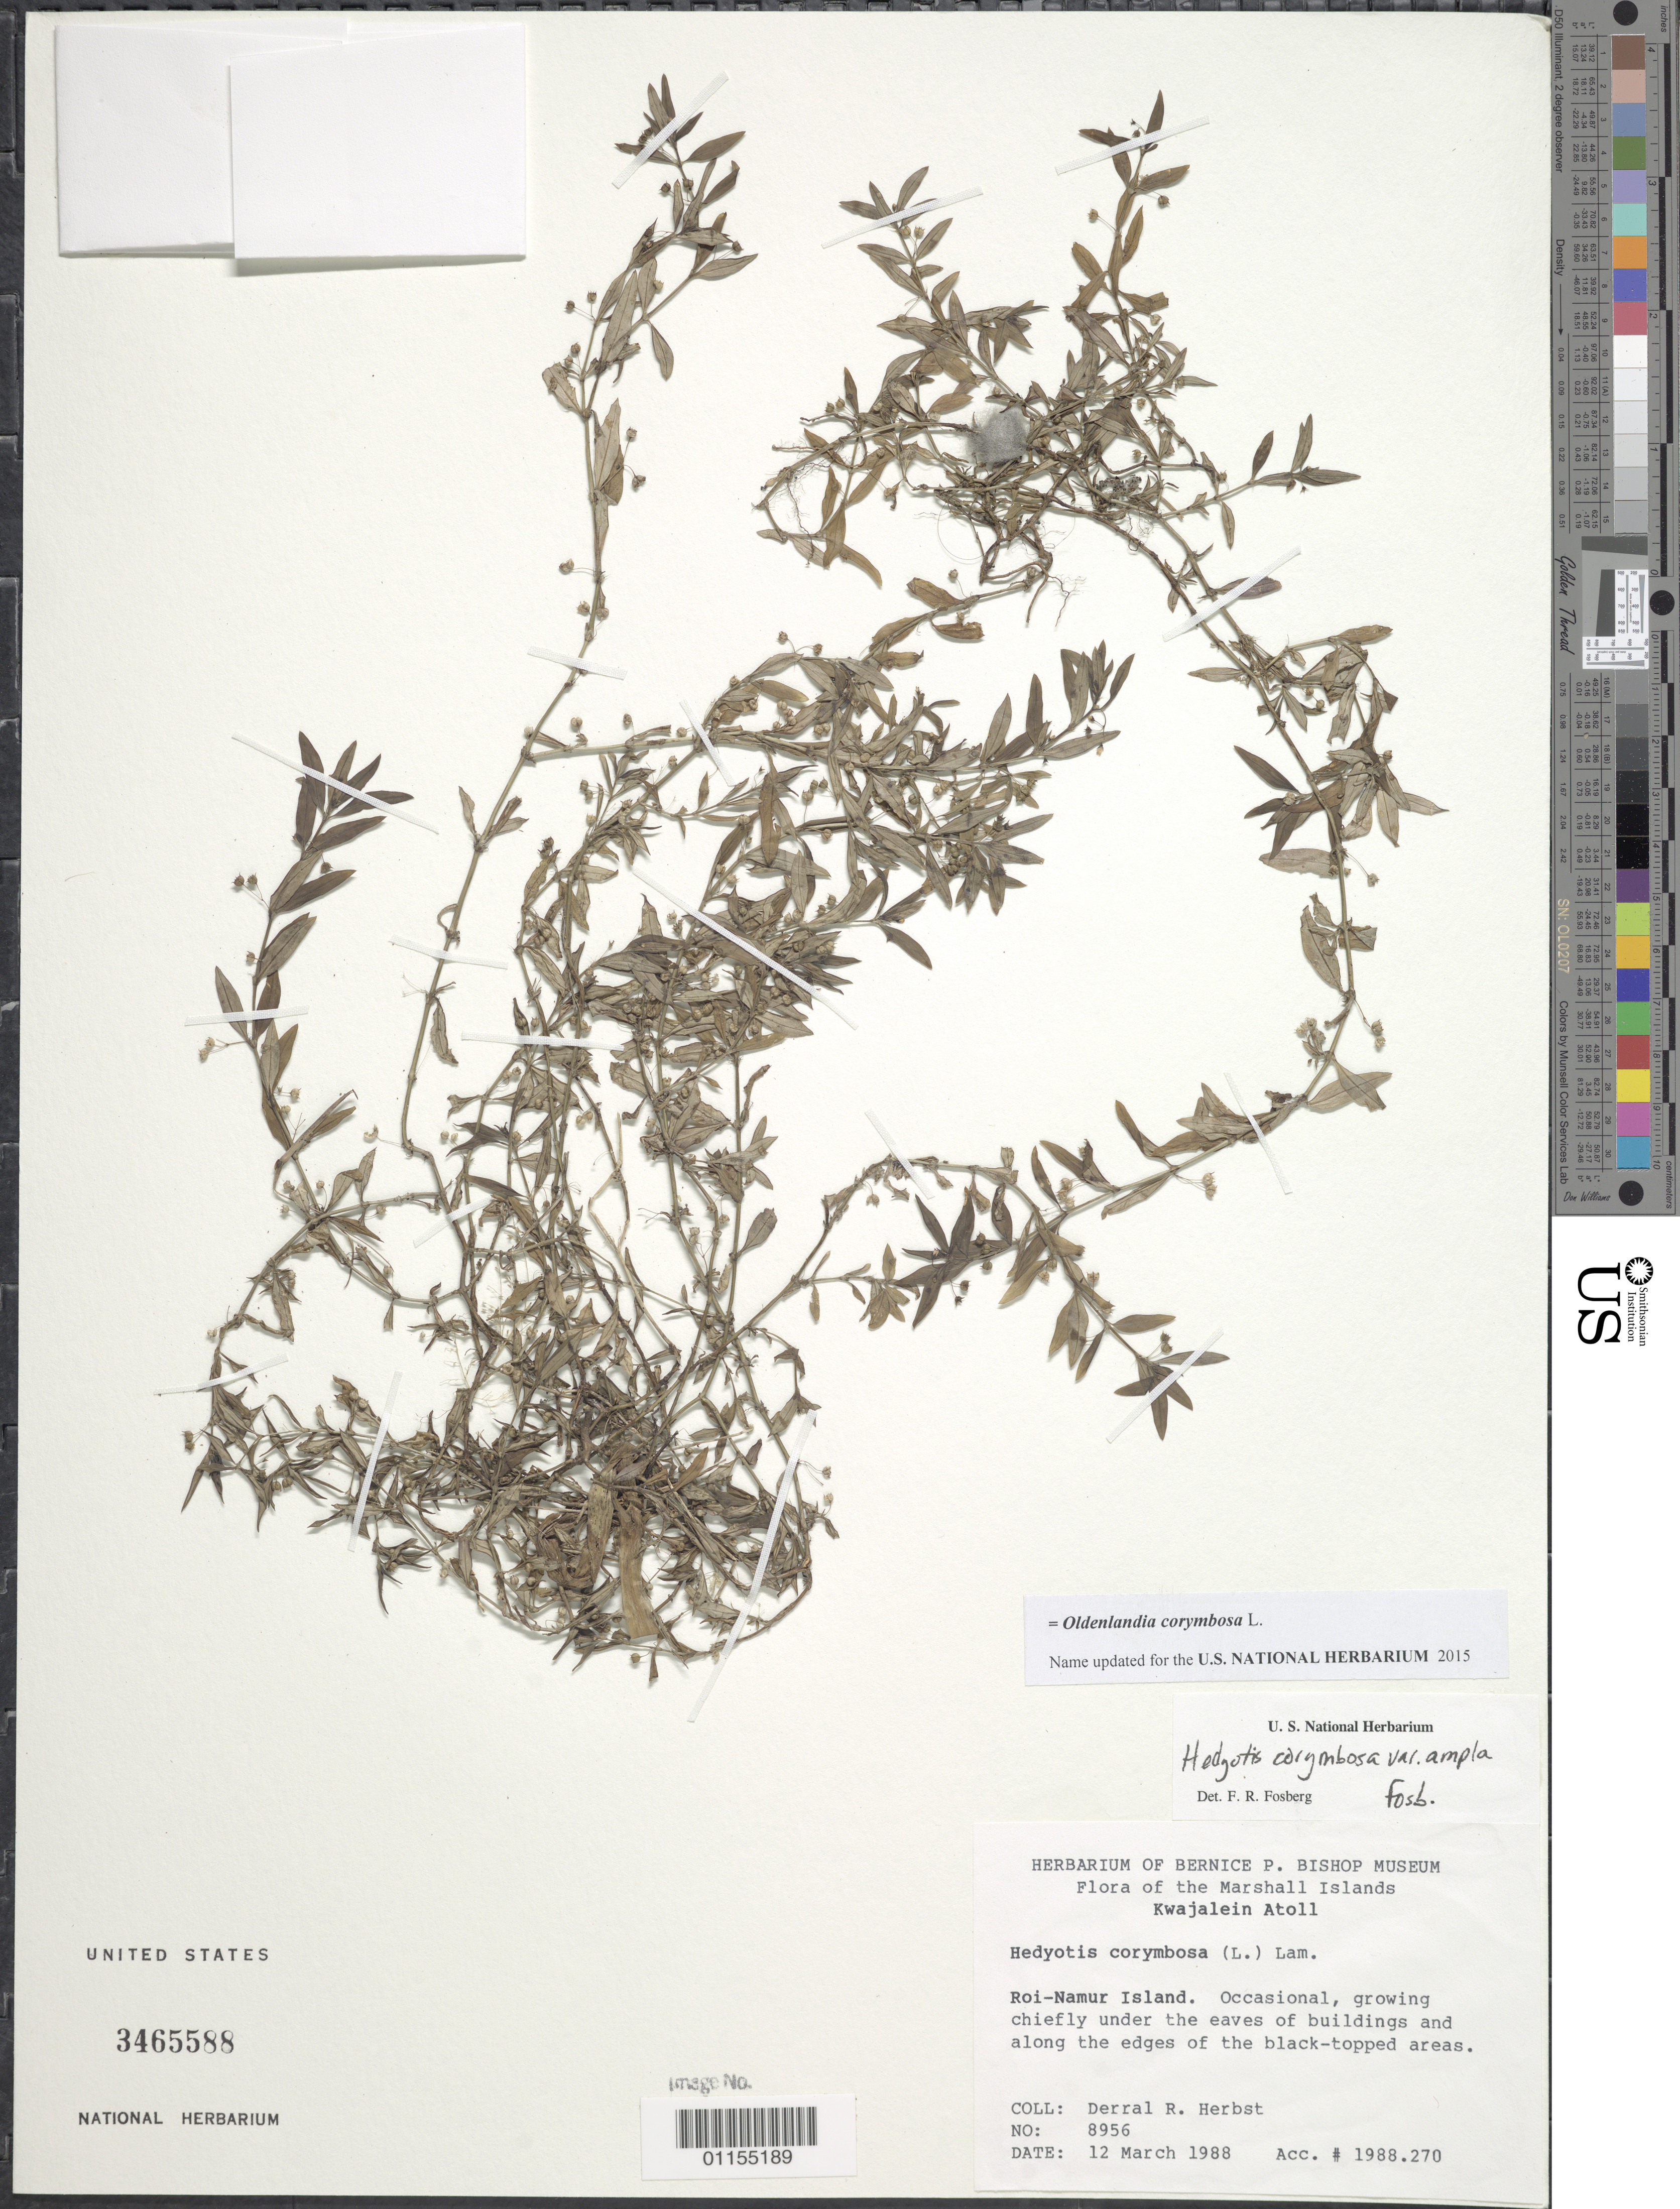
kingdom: Plantae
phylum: Tracheophyta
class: Magnoliopsida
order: Gentianales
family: Rubiaceae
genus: Oldenlandia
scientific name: Oldenlandia corymbosa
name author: L.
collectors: D. R. Herbst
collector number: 8956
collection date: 1988-03-12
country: Marshall Islands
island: Kwajelein Atoll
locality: Roi-Namur Islet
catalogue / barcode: US 3465588